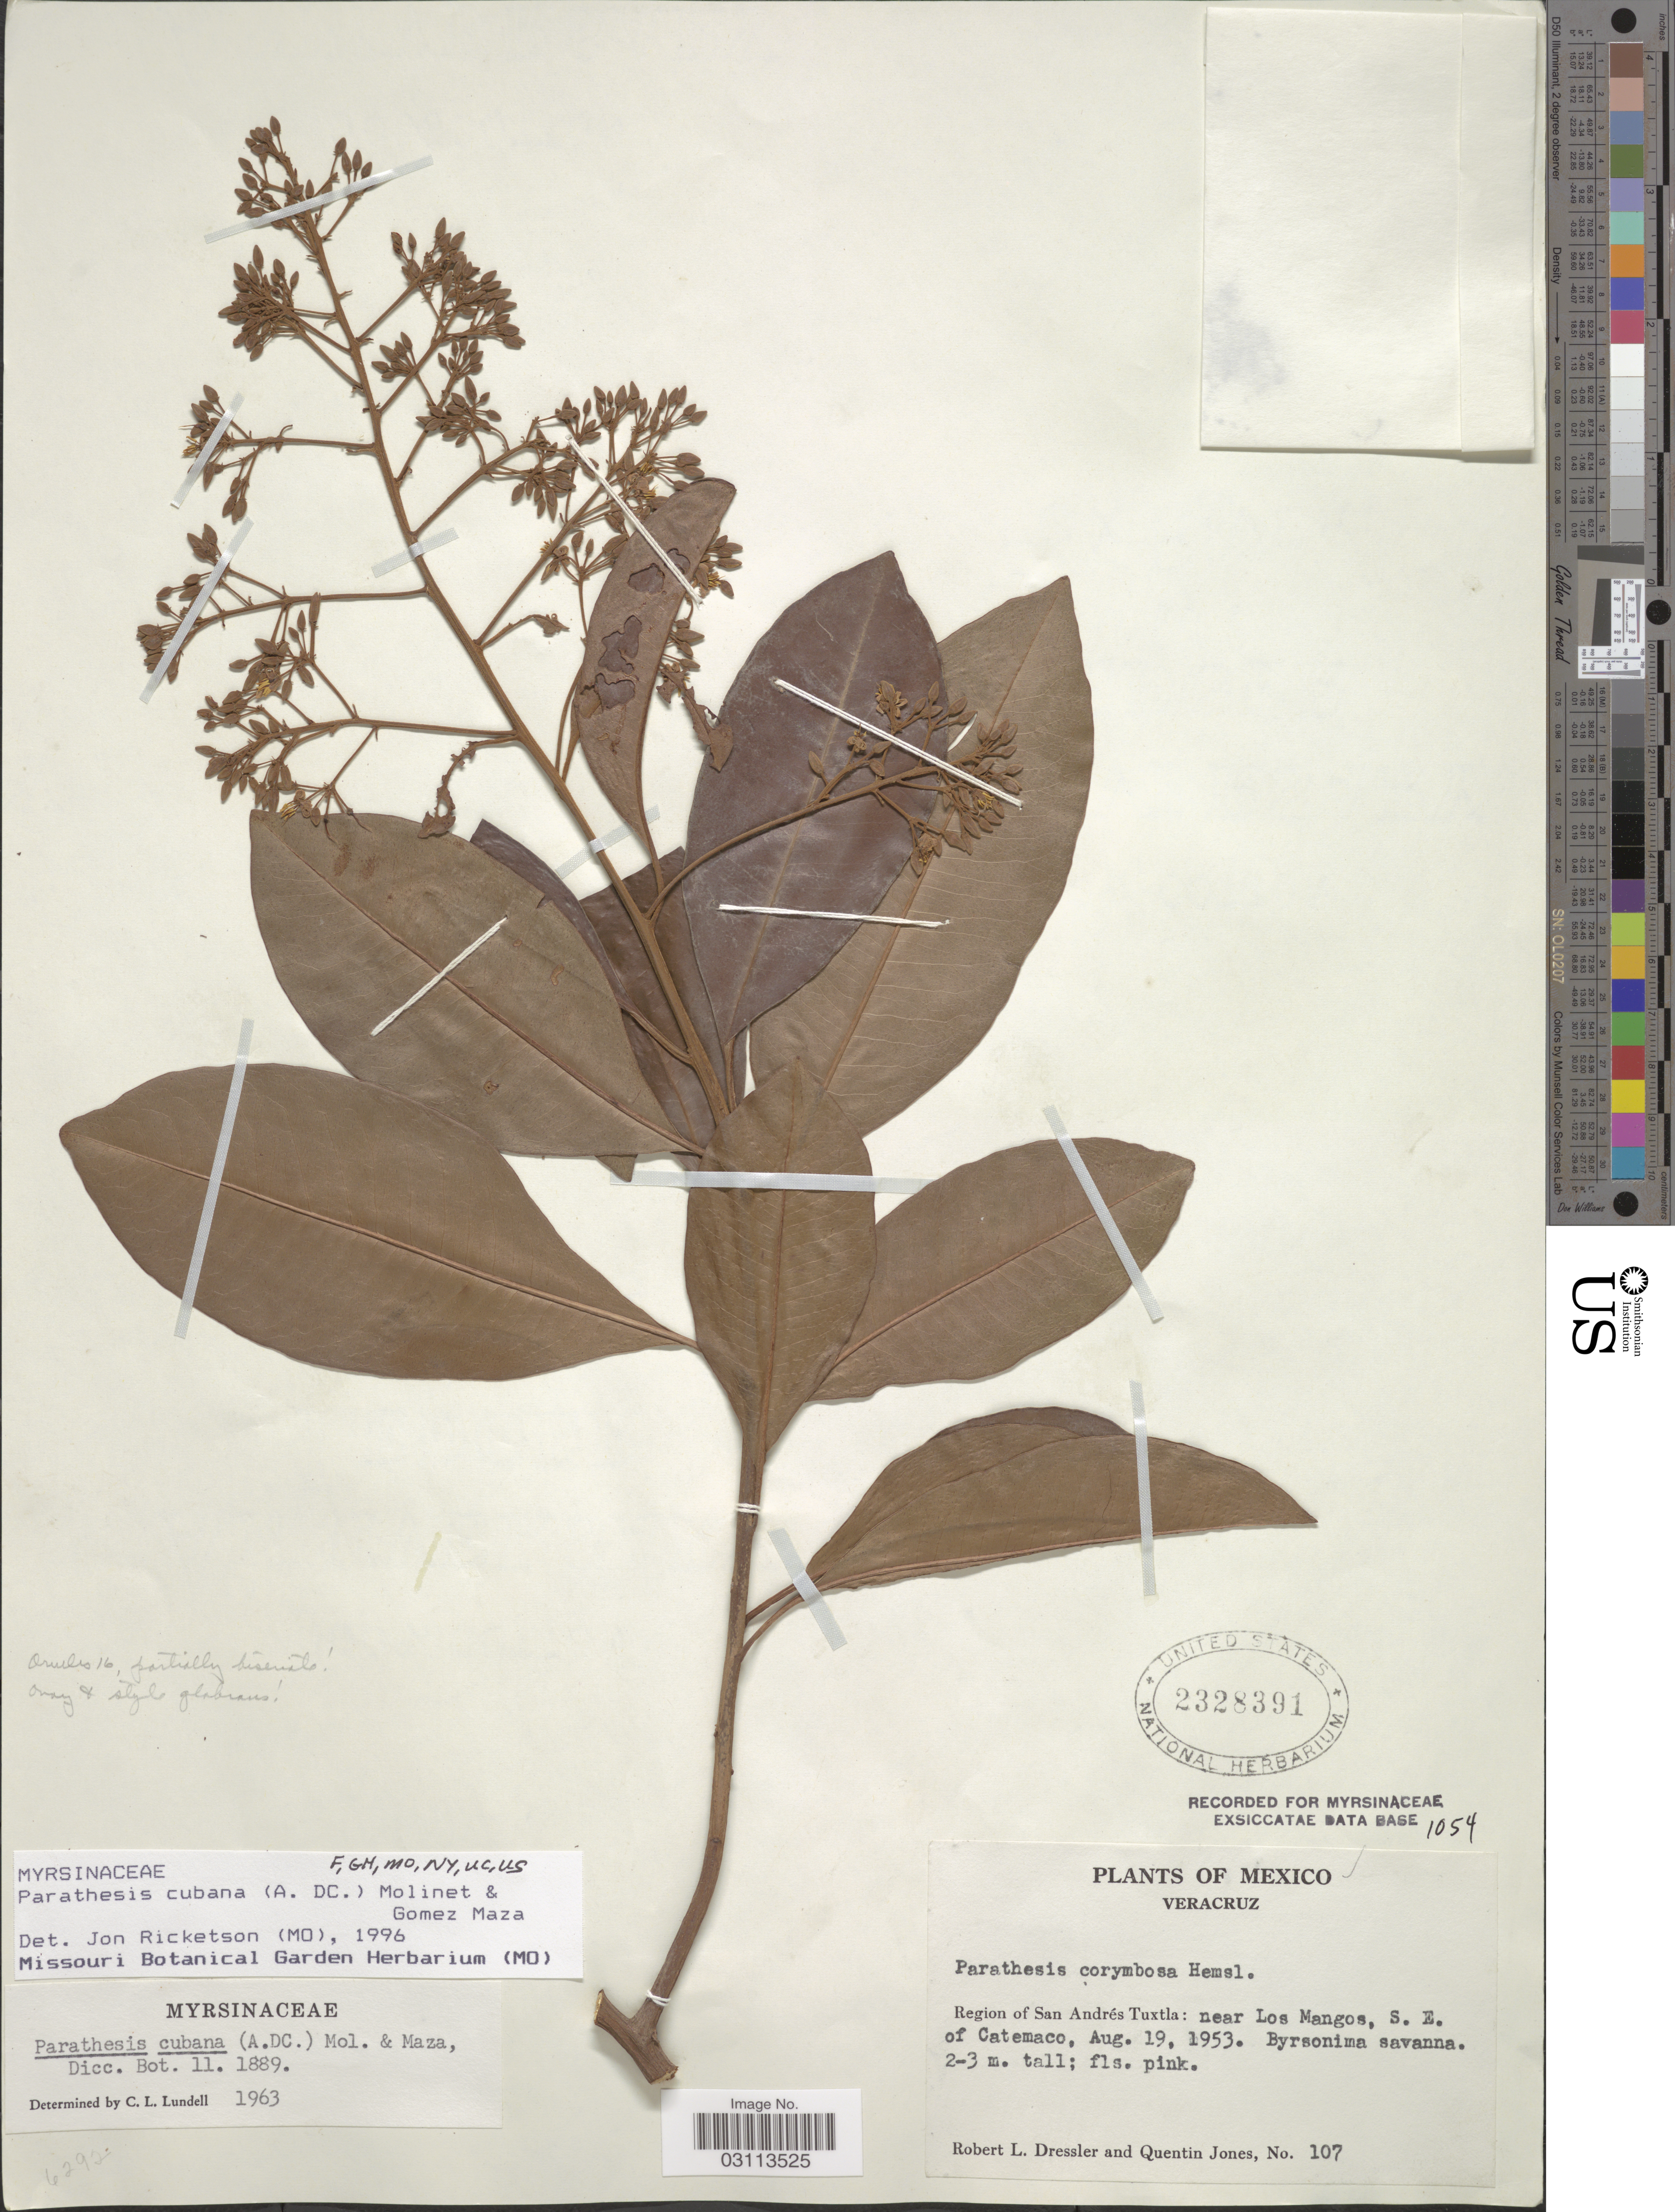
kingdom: Plantae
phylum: Tracheophyta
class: Magnoliopsida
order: Ericales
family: Primulaceae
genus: Parathesis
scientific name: Parathesis cubana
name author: (A. DC.) Molinet & M. Gómez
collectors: R. Dressler & Q. Jones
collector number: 107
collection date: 1953-08-19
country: Mexico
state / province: Veracruz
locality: Veracruz. Region of San Andrés Tuxtla: near Los Mangos, S. E. of Catemaco.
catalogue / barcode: US 2328391